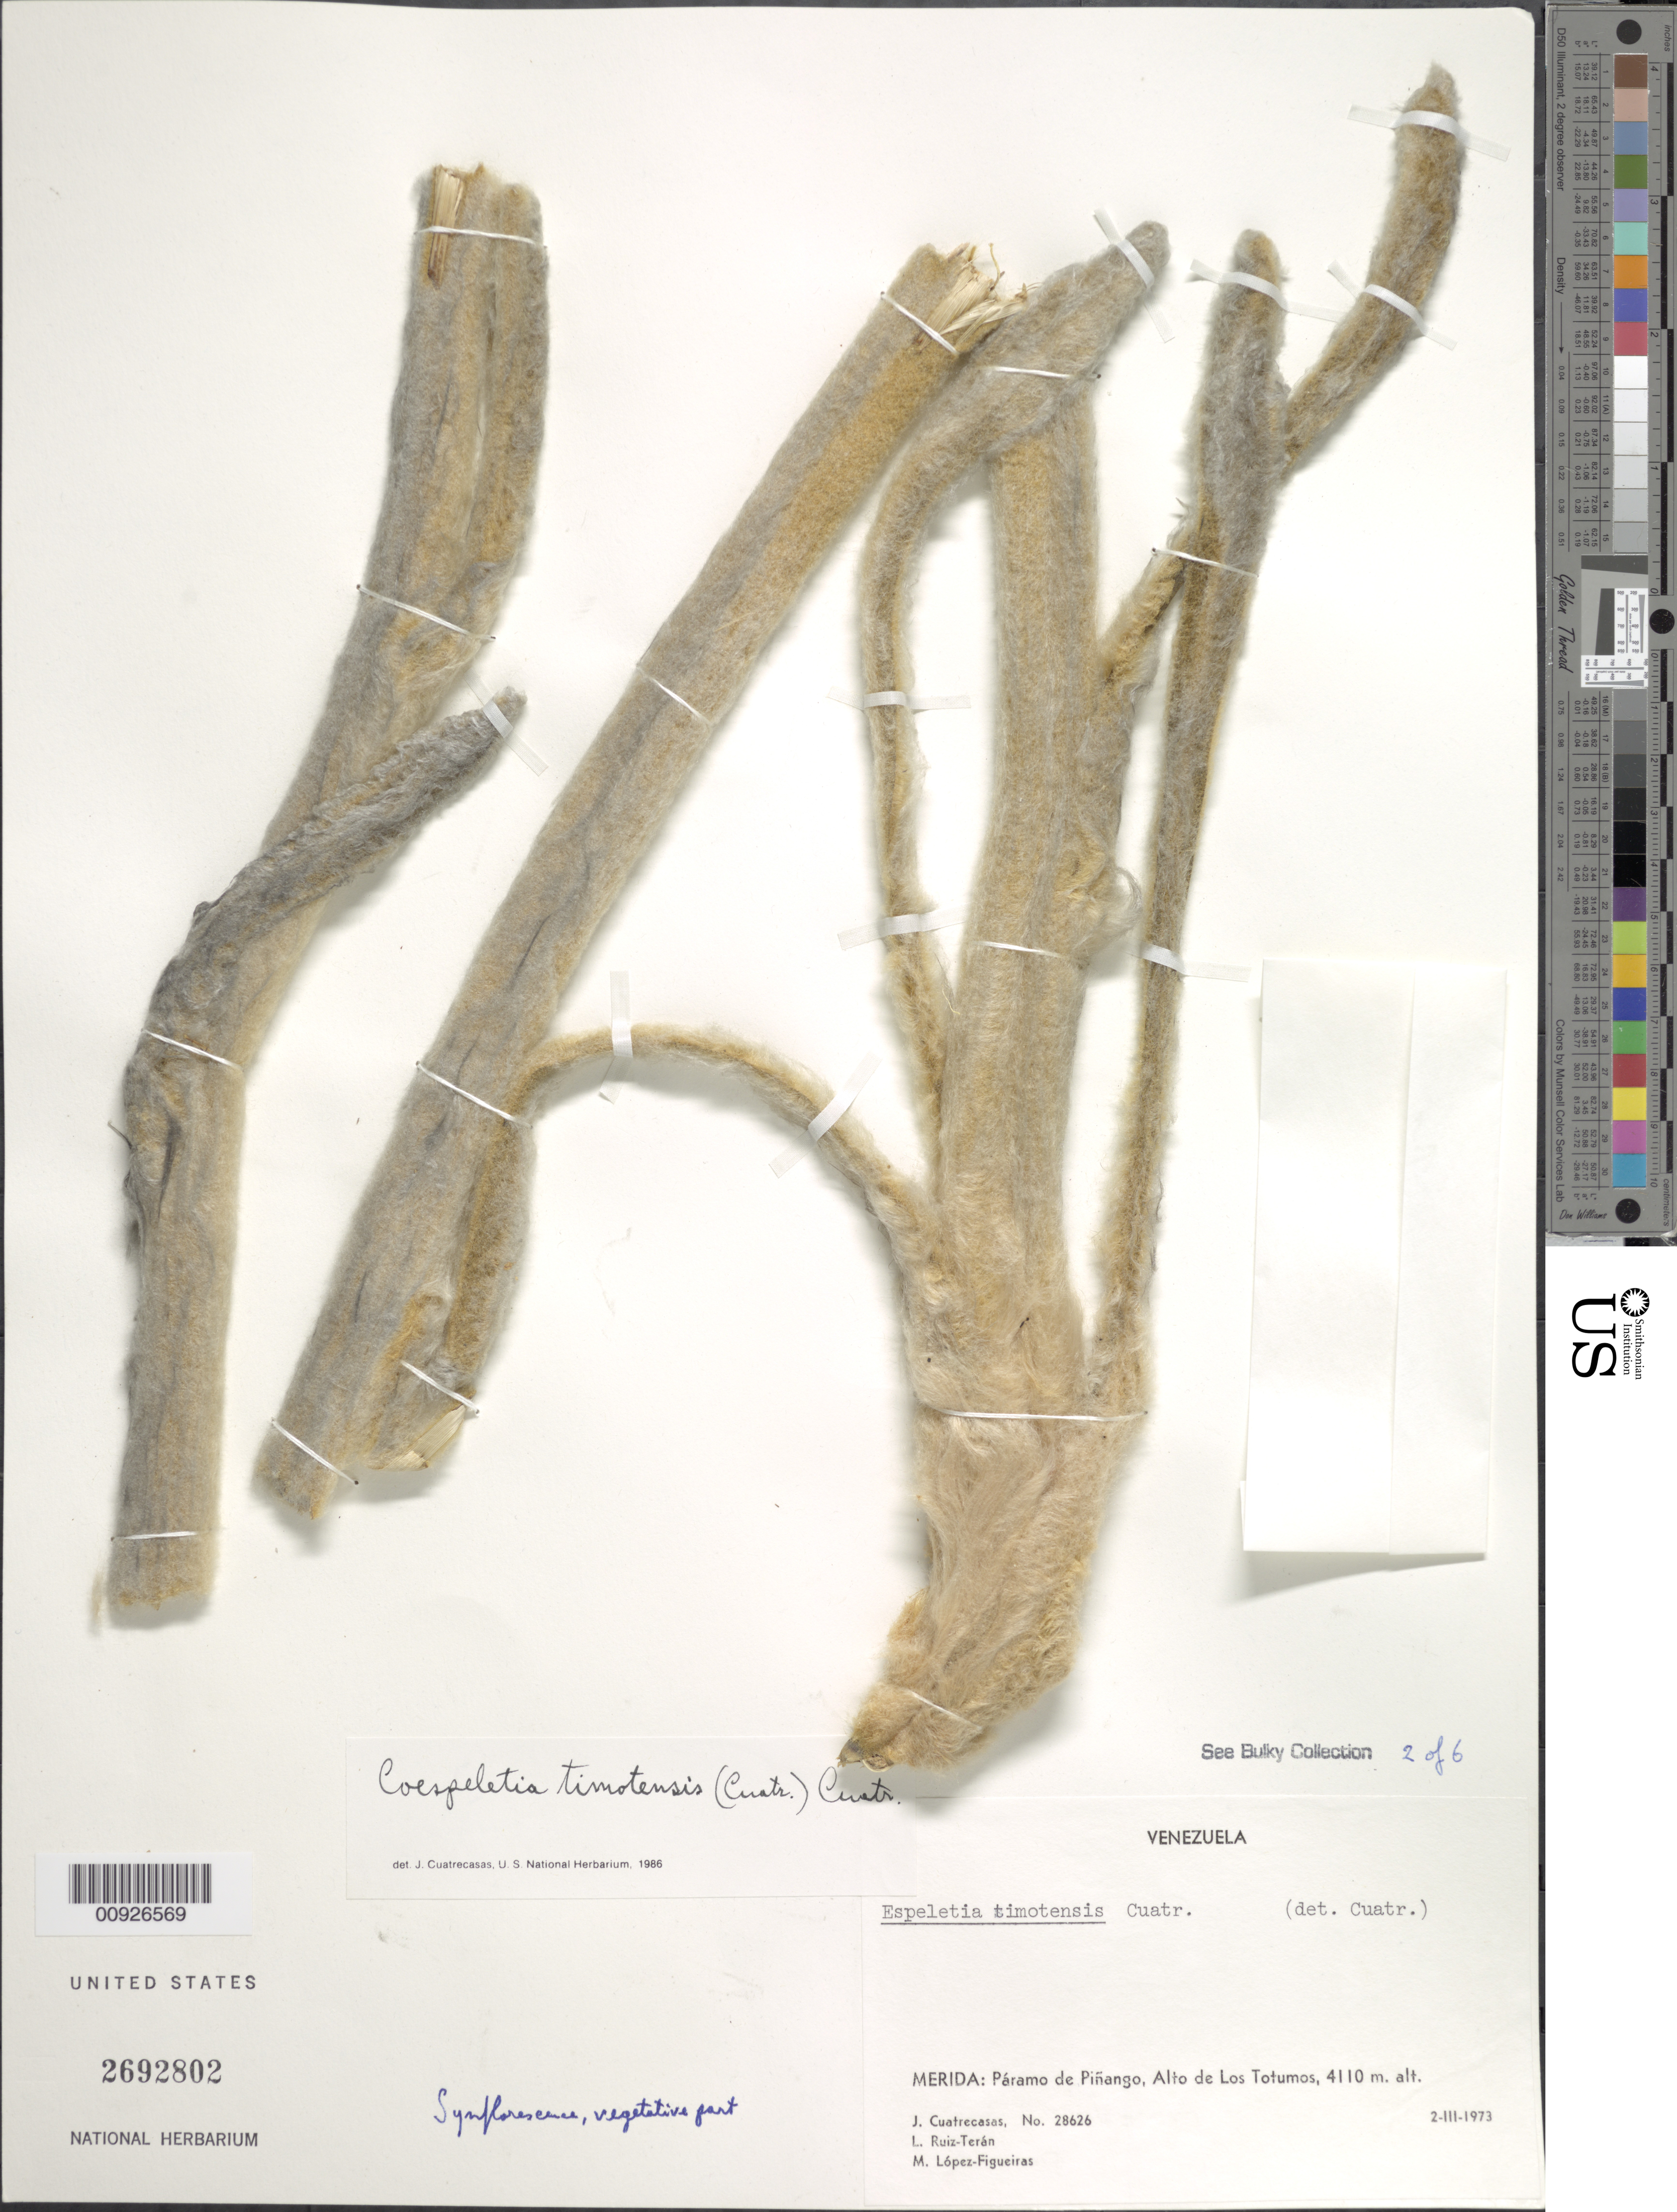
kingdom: Plantae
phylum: Tracheophyta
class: Magnoliopsida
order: Asterales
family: Asteraceae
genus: Coespeletia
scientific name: Coespeletia timotensis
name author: (Cuatrec.) Cuatrec.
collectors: J. Cuatrecasas, L. E. Ruíz-Terán & M. López Figueiras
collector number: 28626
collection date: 1973-03-02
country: Venezuela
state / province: Mérida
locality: P. de Piñango. Alto de los Totumos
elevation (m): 4110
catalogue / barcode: US 2692802